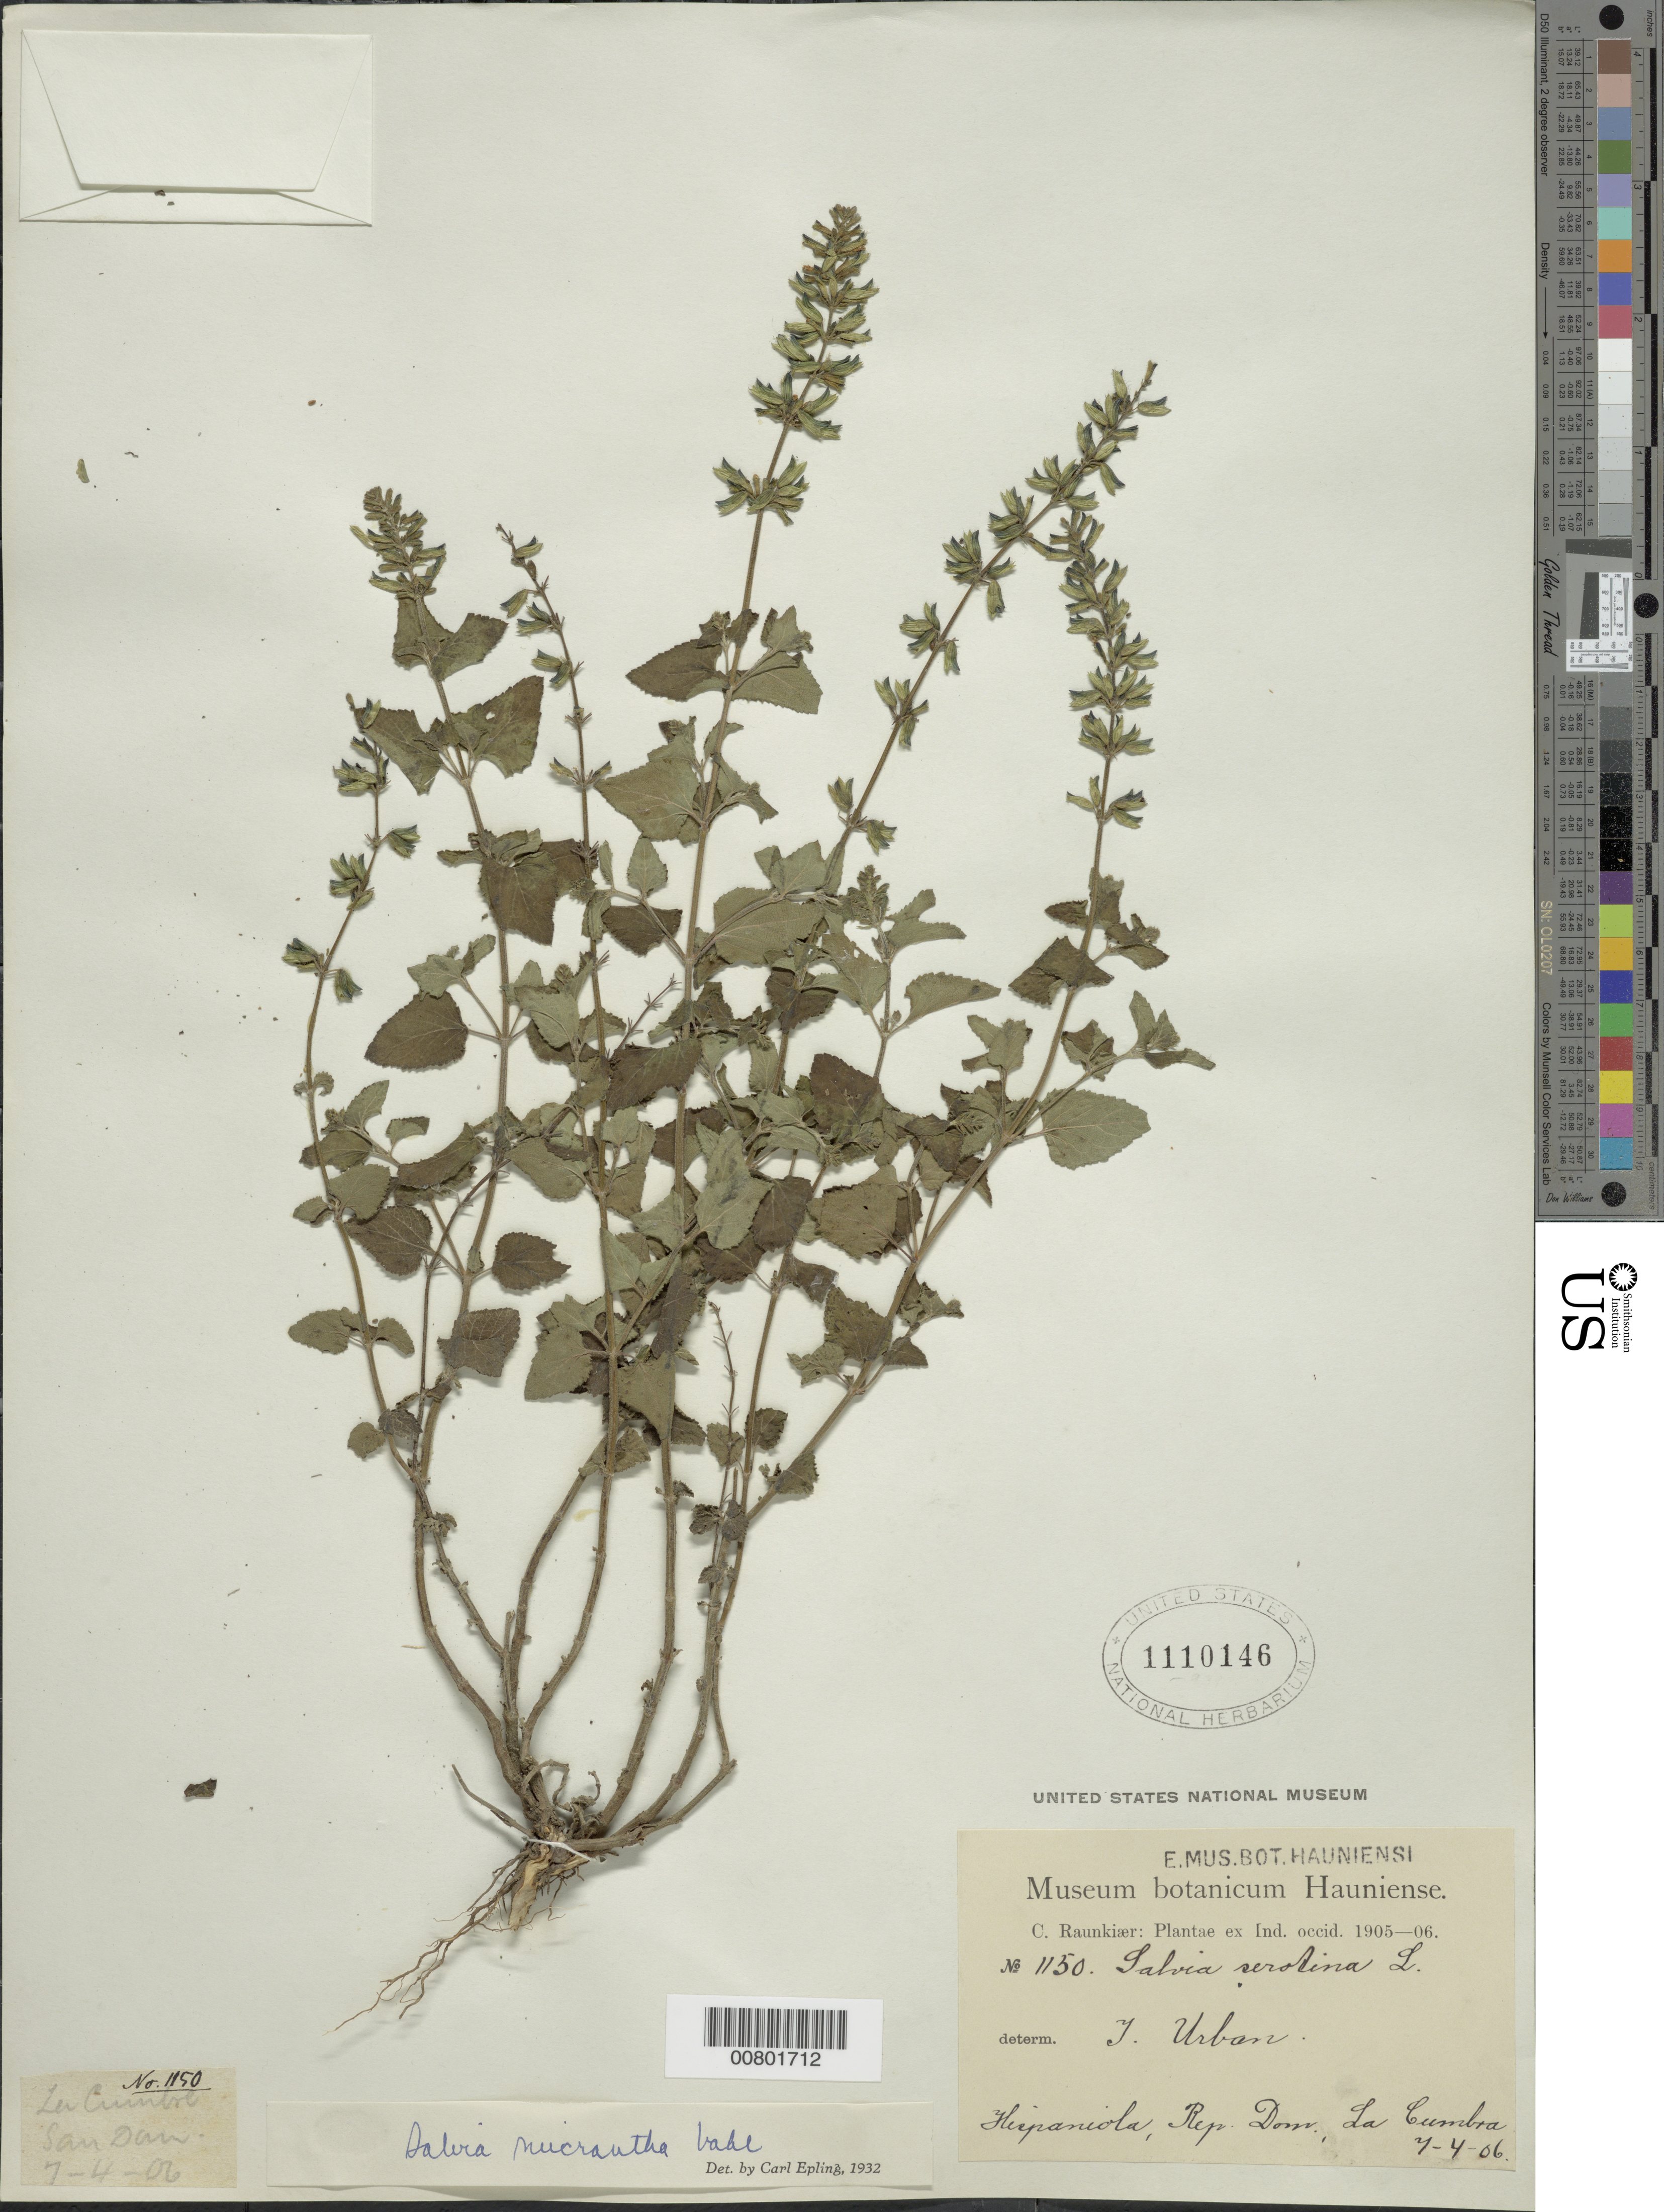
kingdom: Plantae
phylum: Tracheophyta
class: Magnoliopsida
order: Lamiales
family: Lamiaceae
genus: Salvia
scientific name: Salvia micrantha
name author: Vahl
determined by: Epling, C. C.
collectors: C. C. Raunkiaer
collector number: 1150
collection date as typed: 07 Apr 1906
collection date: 1906-04-07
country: Dominican Republic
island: Hispaniola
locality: La Cumbra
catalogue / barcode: US 1110146